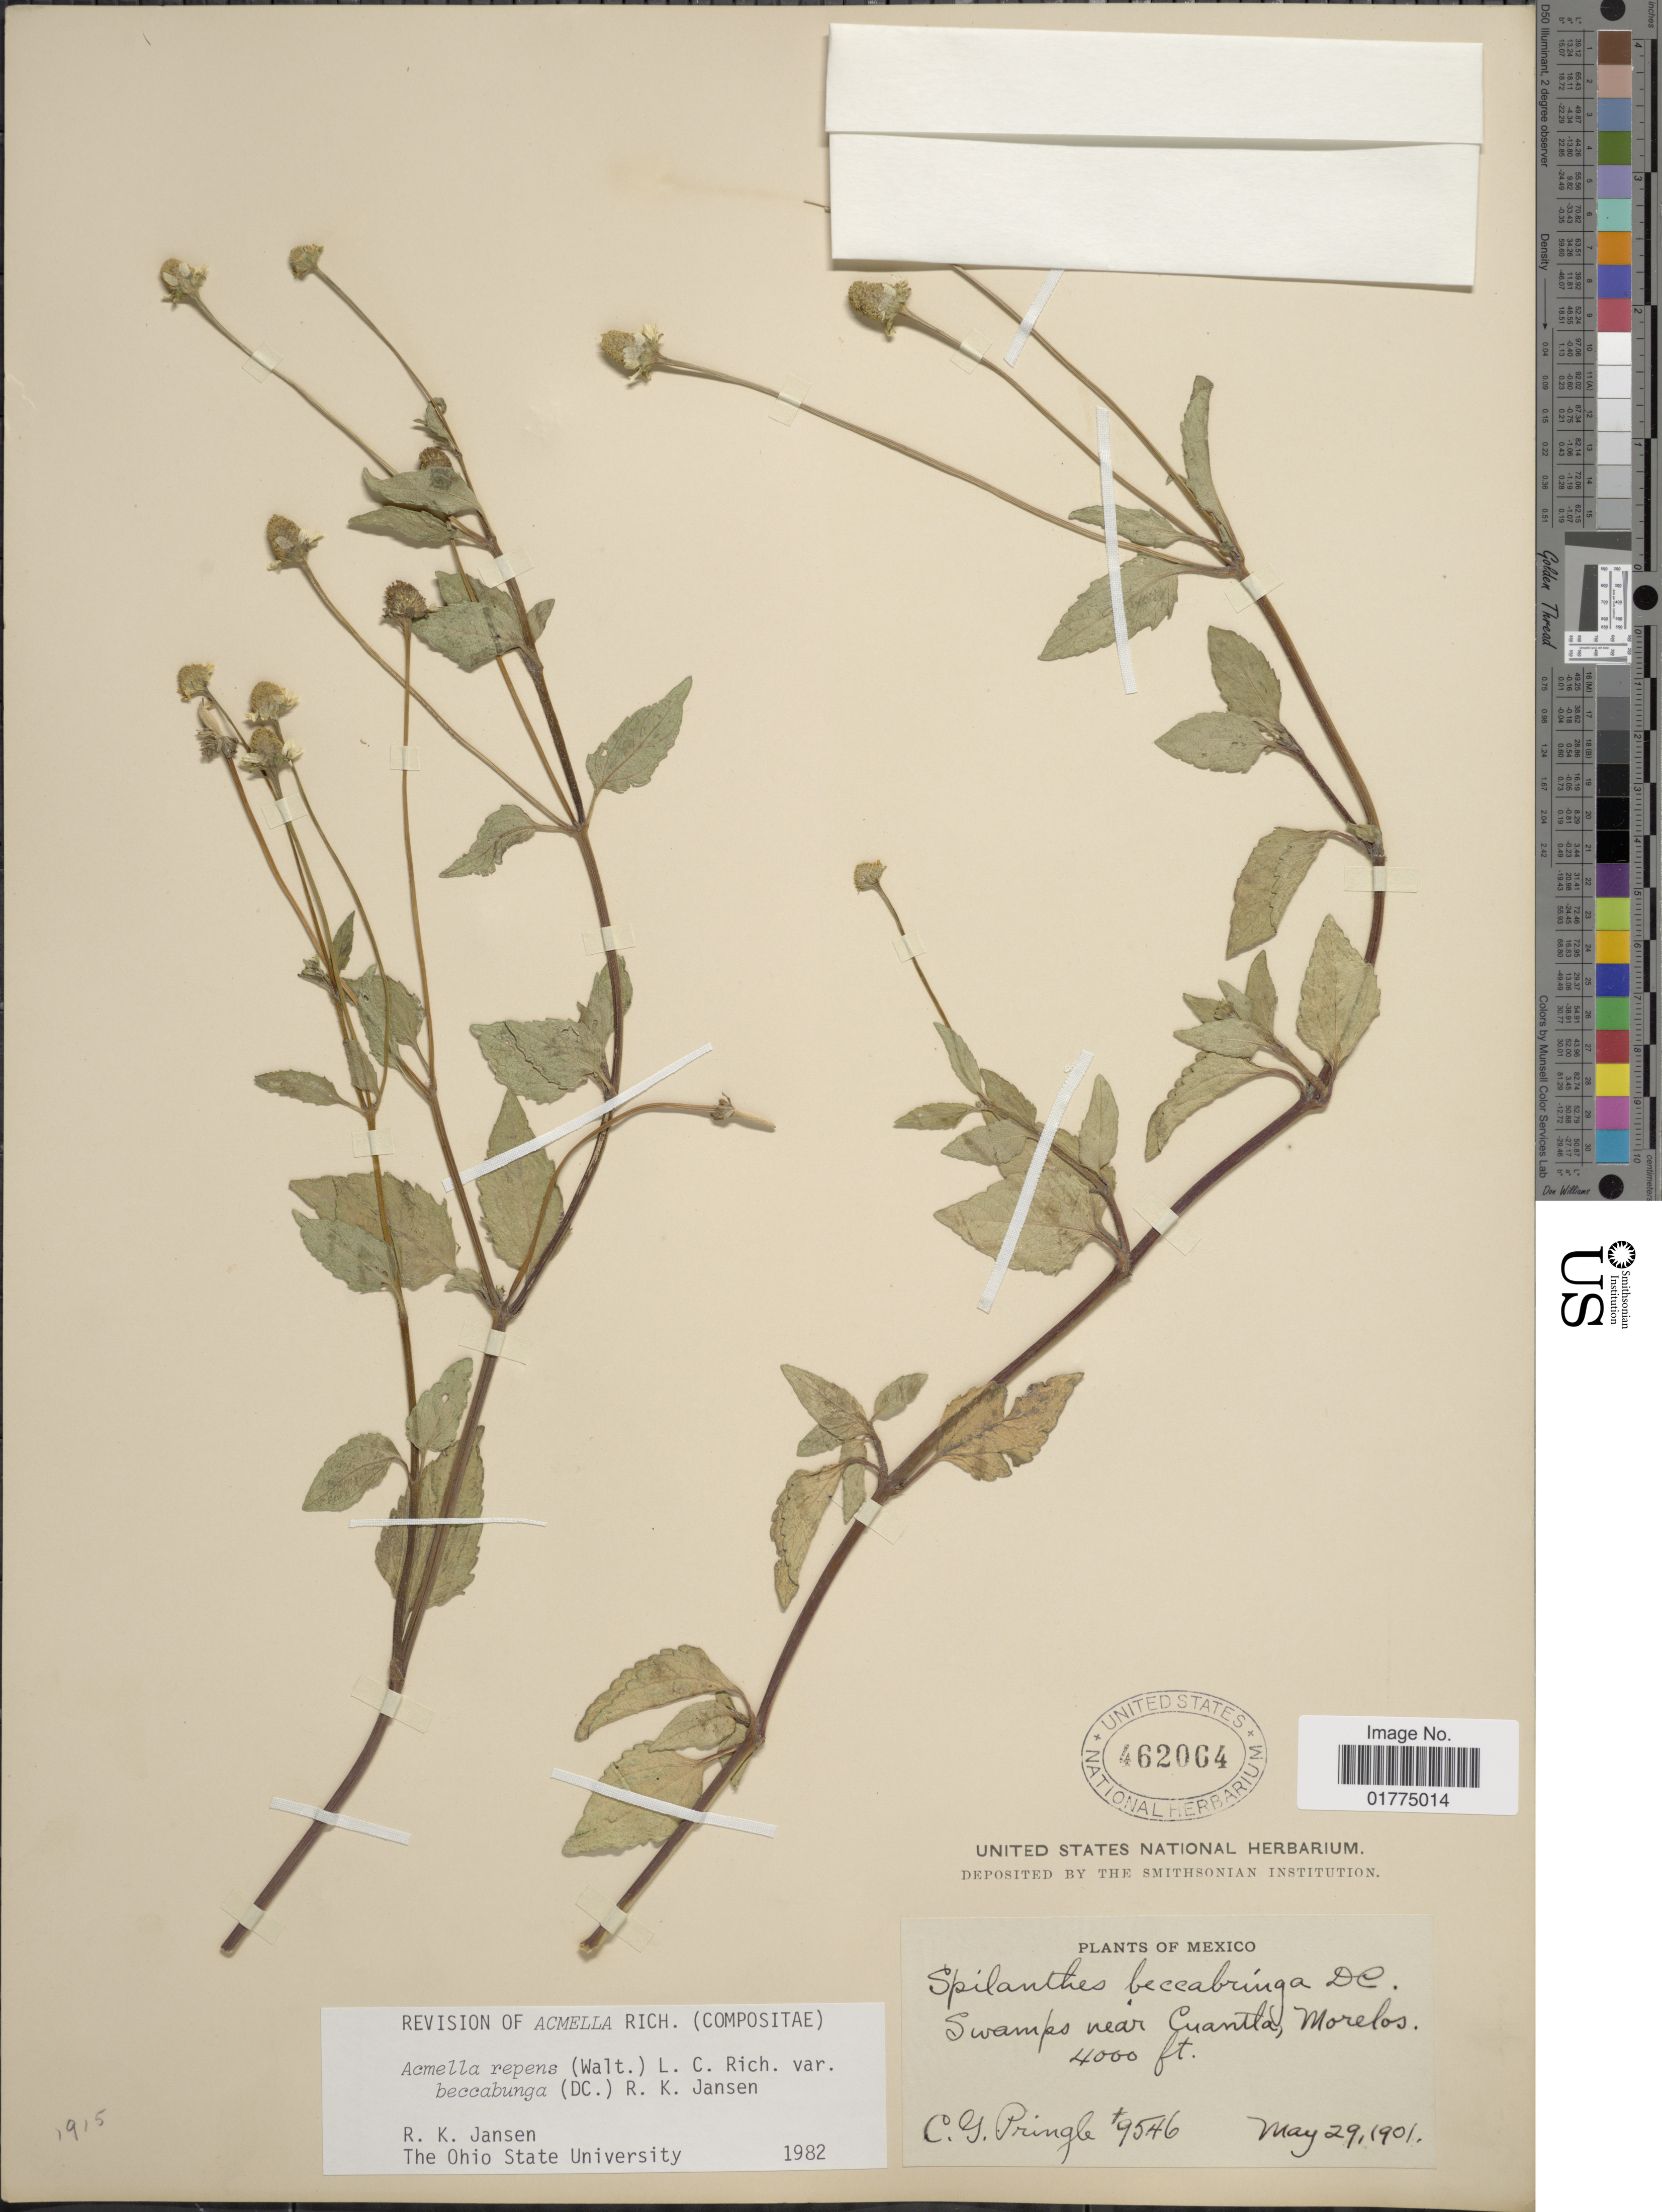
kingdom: Plantae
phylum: Tracheophyta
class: Magnoliopsida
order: Asterales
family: Asteraceae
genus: Acmella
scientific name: Acmella repens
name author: (Walter) Rich.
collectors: C. G. Pringle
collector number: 9546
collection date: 1901-05-29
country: Mexico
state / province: Morelos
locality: Swamps near Cuantla, Morelos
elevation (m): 1219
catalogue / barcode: US 462064